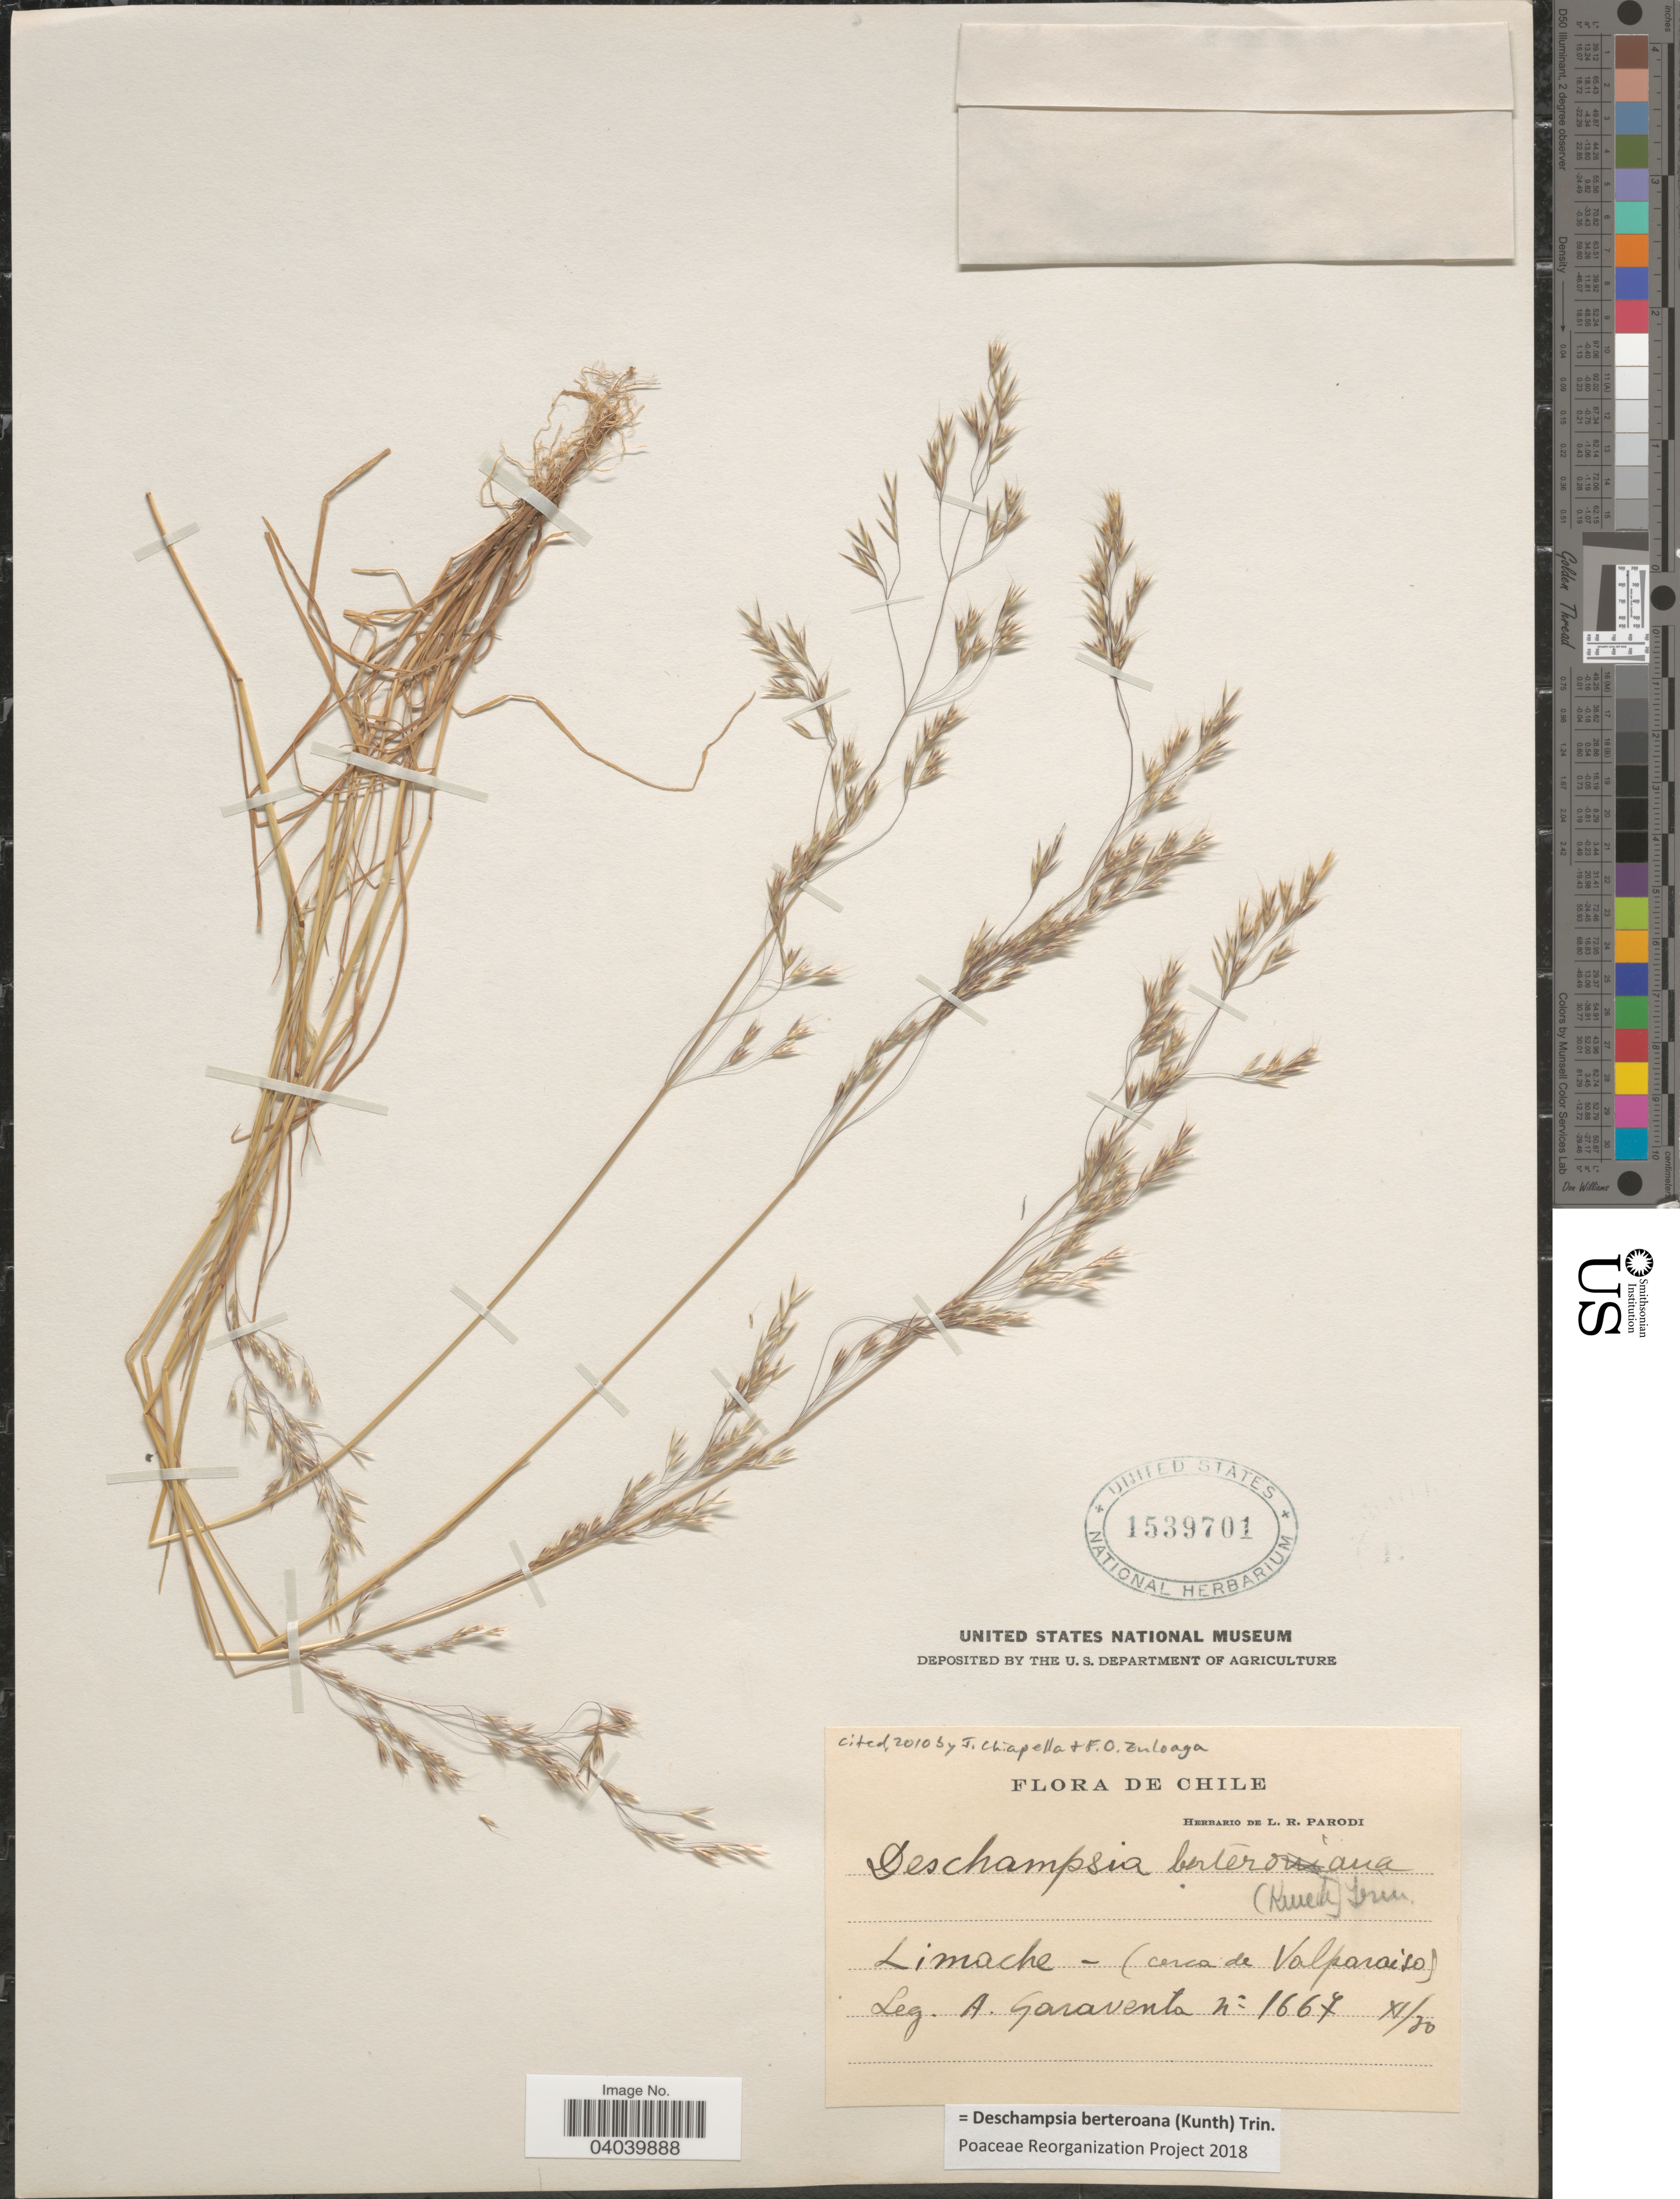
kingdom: Plantae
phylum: Tracheophyta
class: Liliopsida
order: Poales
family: Poaceae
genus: Deschampsia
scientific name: Deschampsia berteroana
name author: (Kunth) Trin.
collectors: A. Garaventa H.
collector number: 1667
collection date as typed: Transcribed d/m/y: /11/70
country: Chile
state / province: Valparaíso (V)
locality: Limache (cerca de Valparaiso).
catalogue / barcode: US 1539701